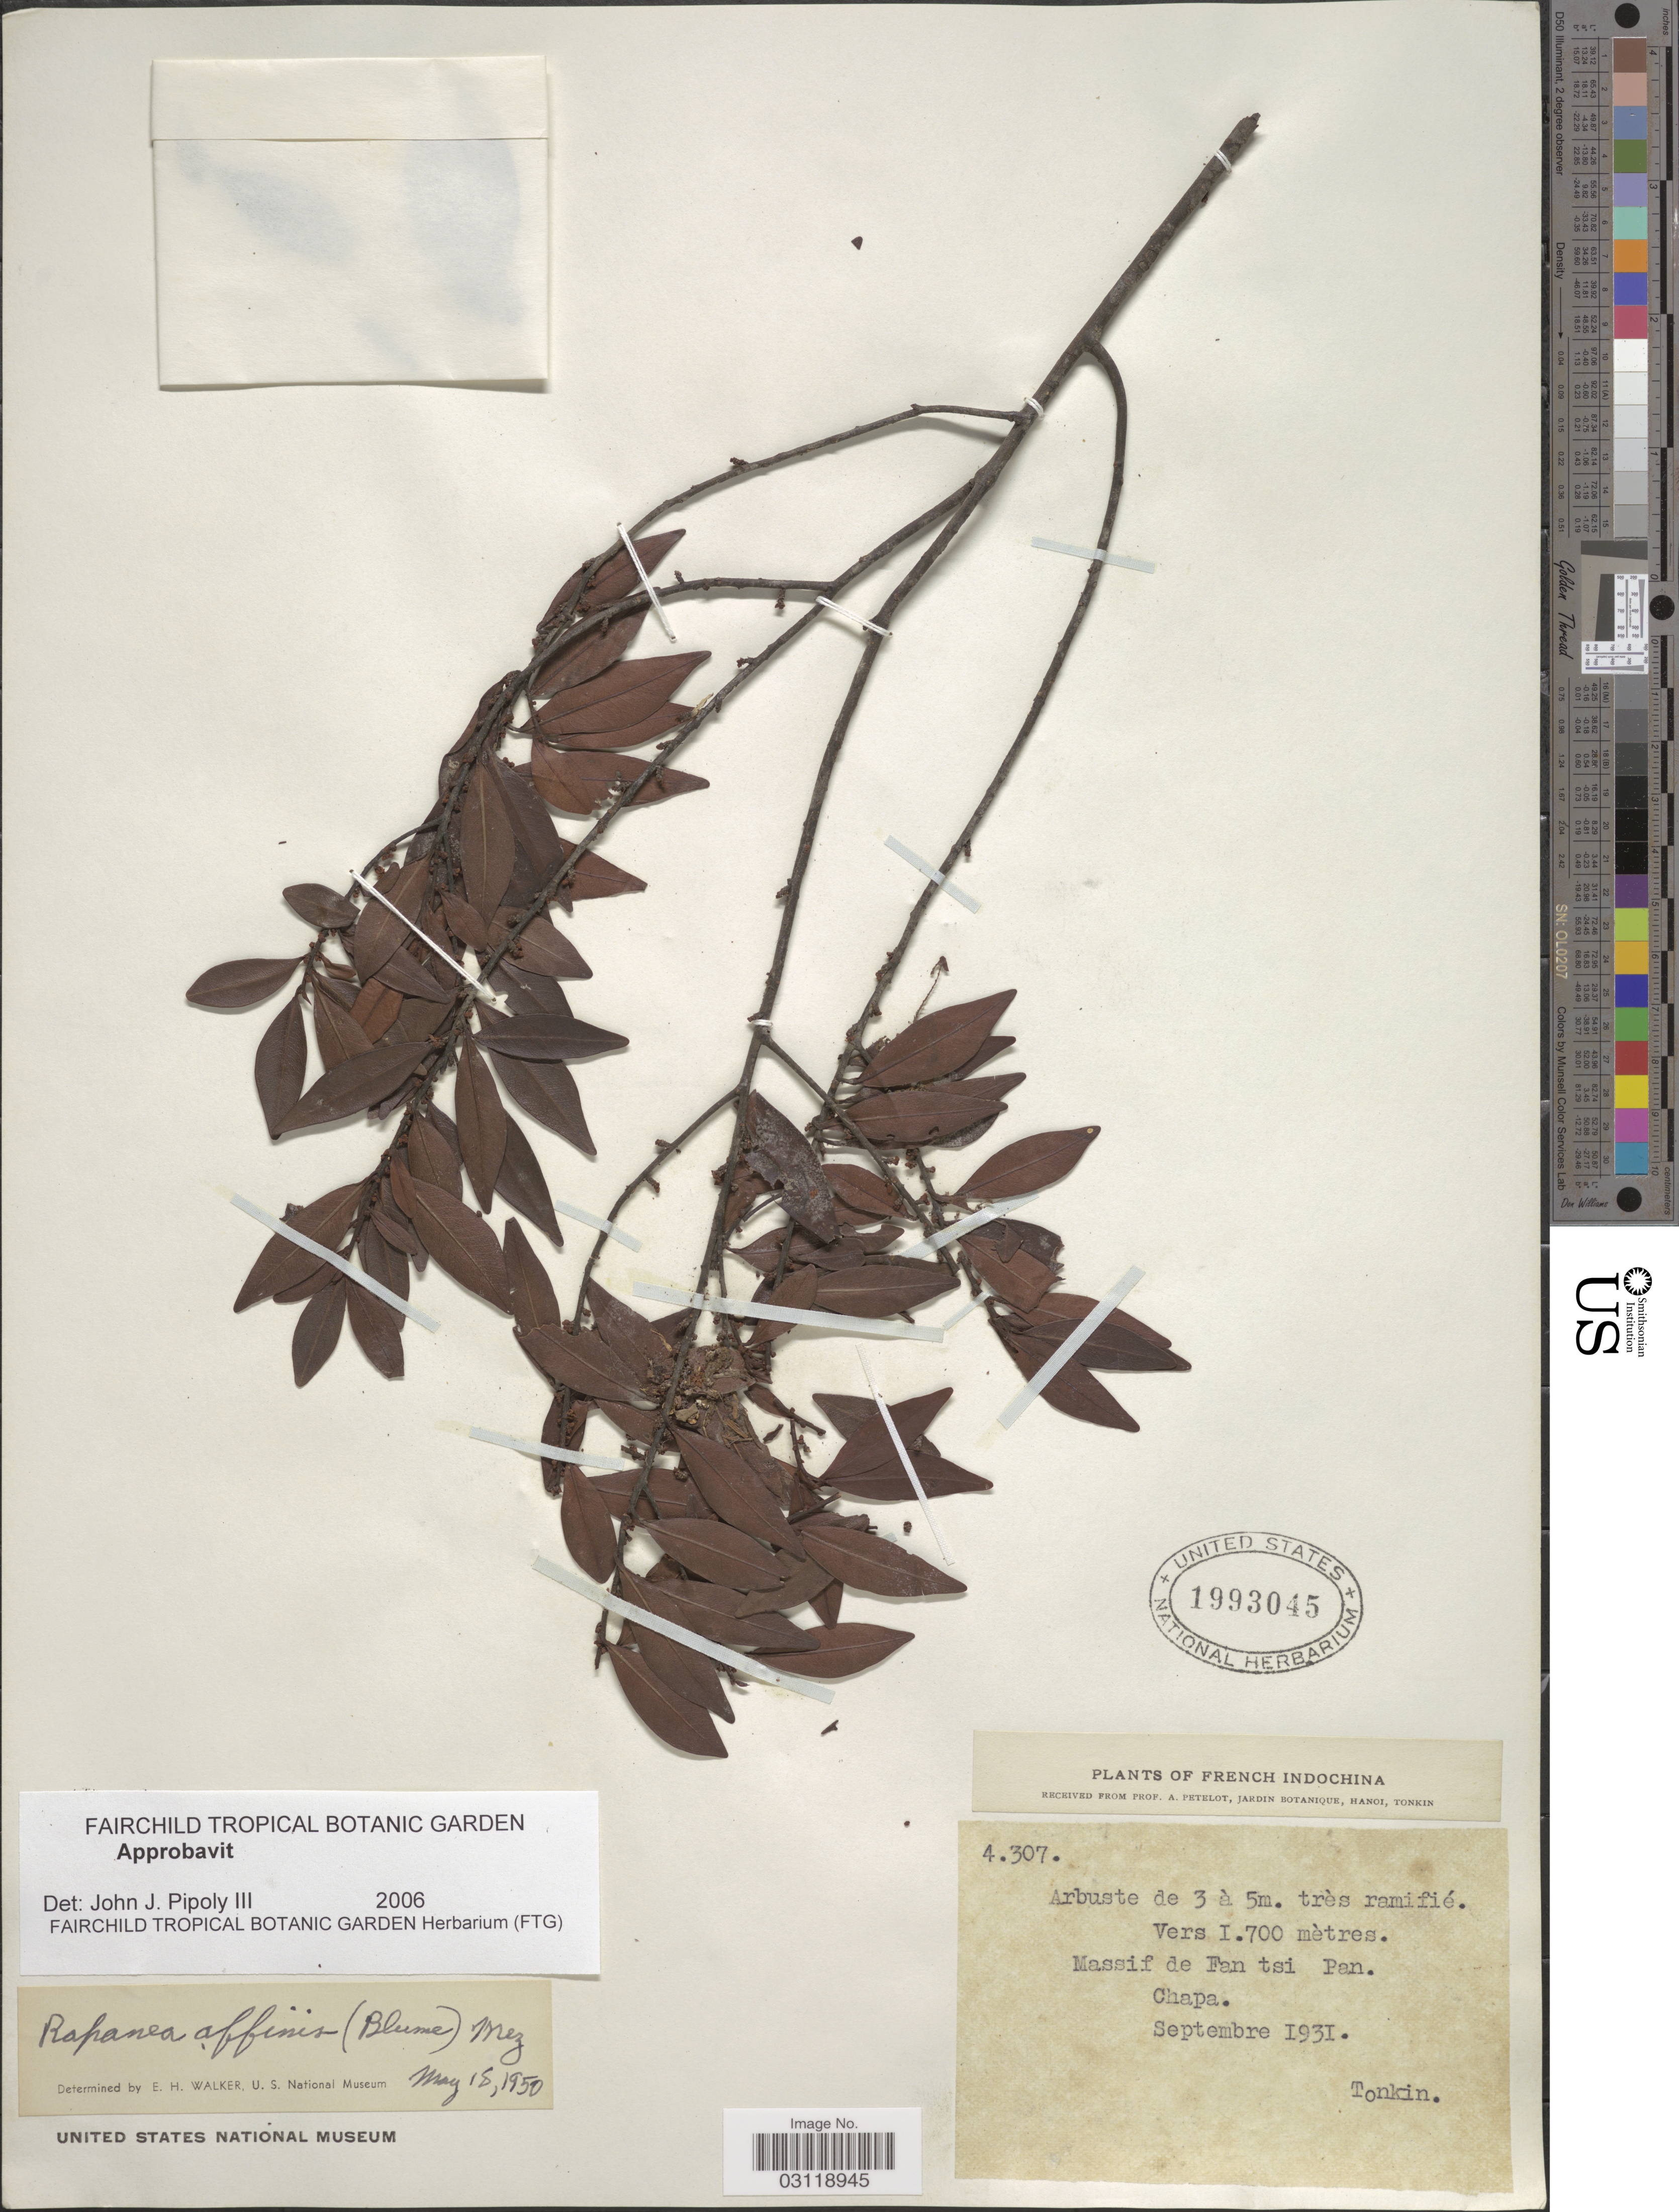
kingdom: Plantae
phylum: Tracheophyta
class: Magnoliopsida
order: Ericales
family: Primulaceae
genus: Rapanea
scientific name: Rapanea affinis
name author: (A. DC.) Mez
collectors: A. Petelot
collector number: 4307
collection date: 1931-09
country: Vietnam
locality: French Indochina. Massif de Fan tsi Pan. Chapa.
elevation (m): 1700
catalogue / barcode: US 1993045